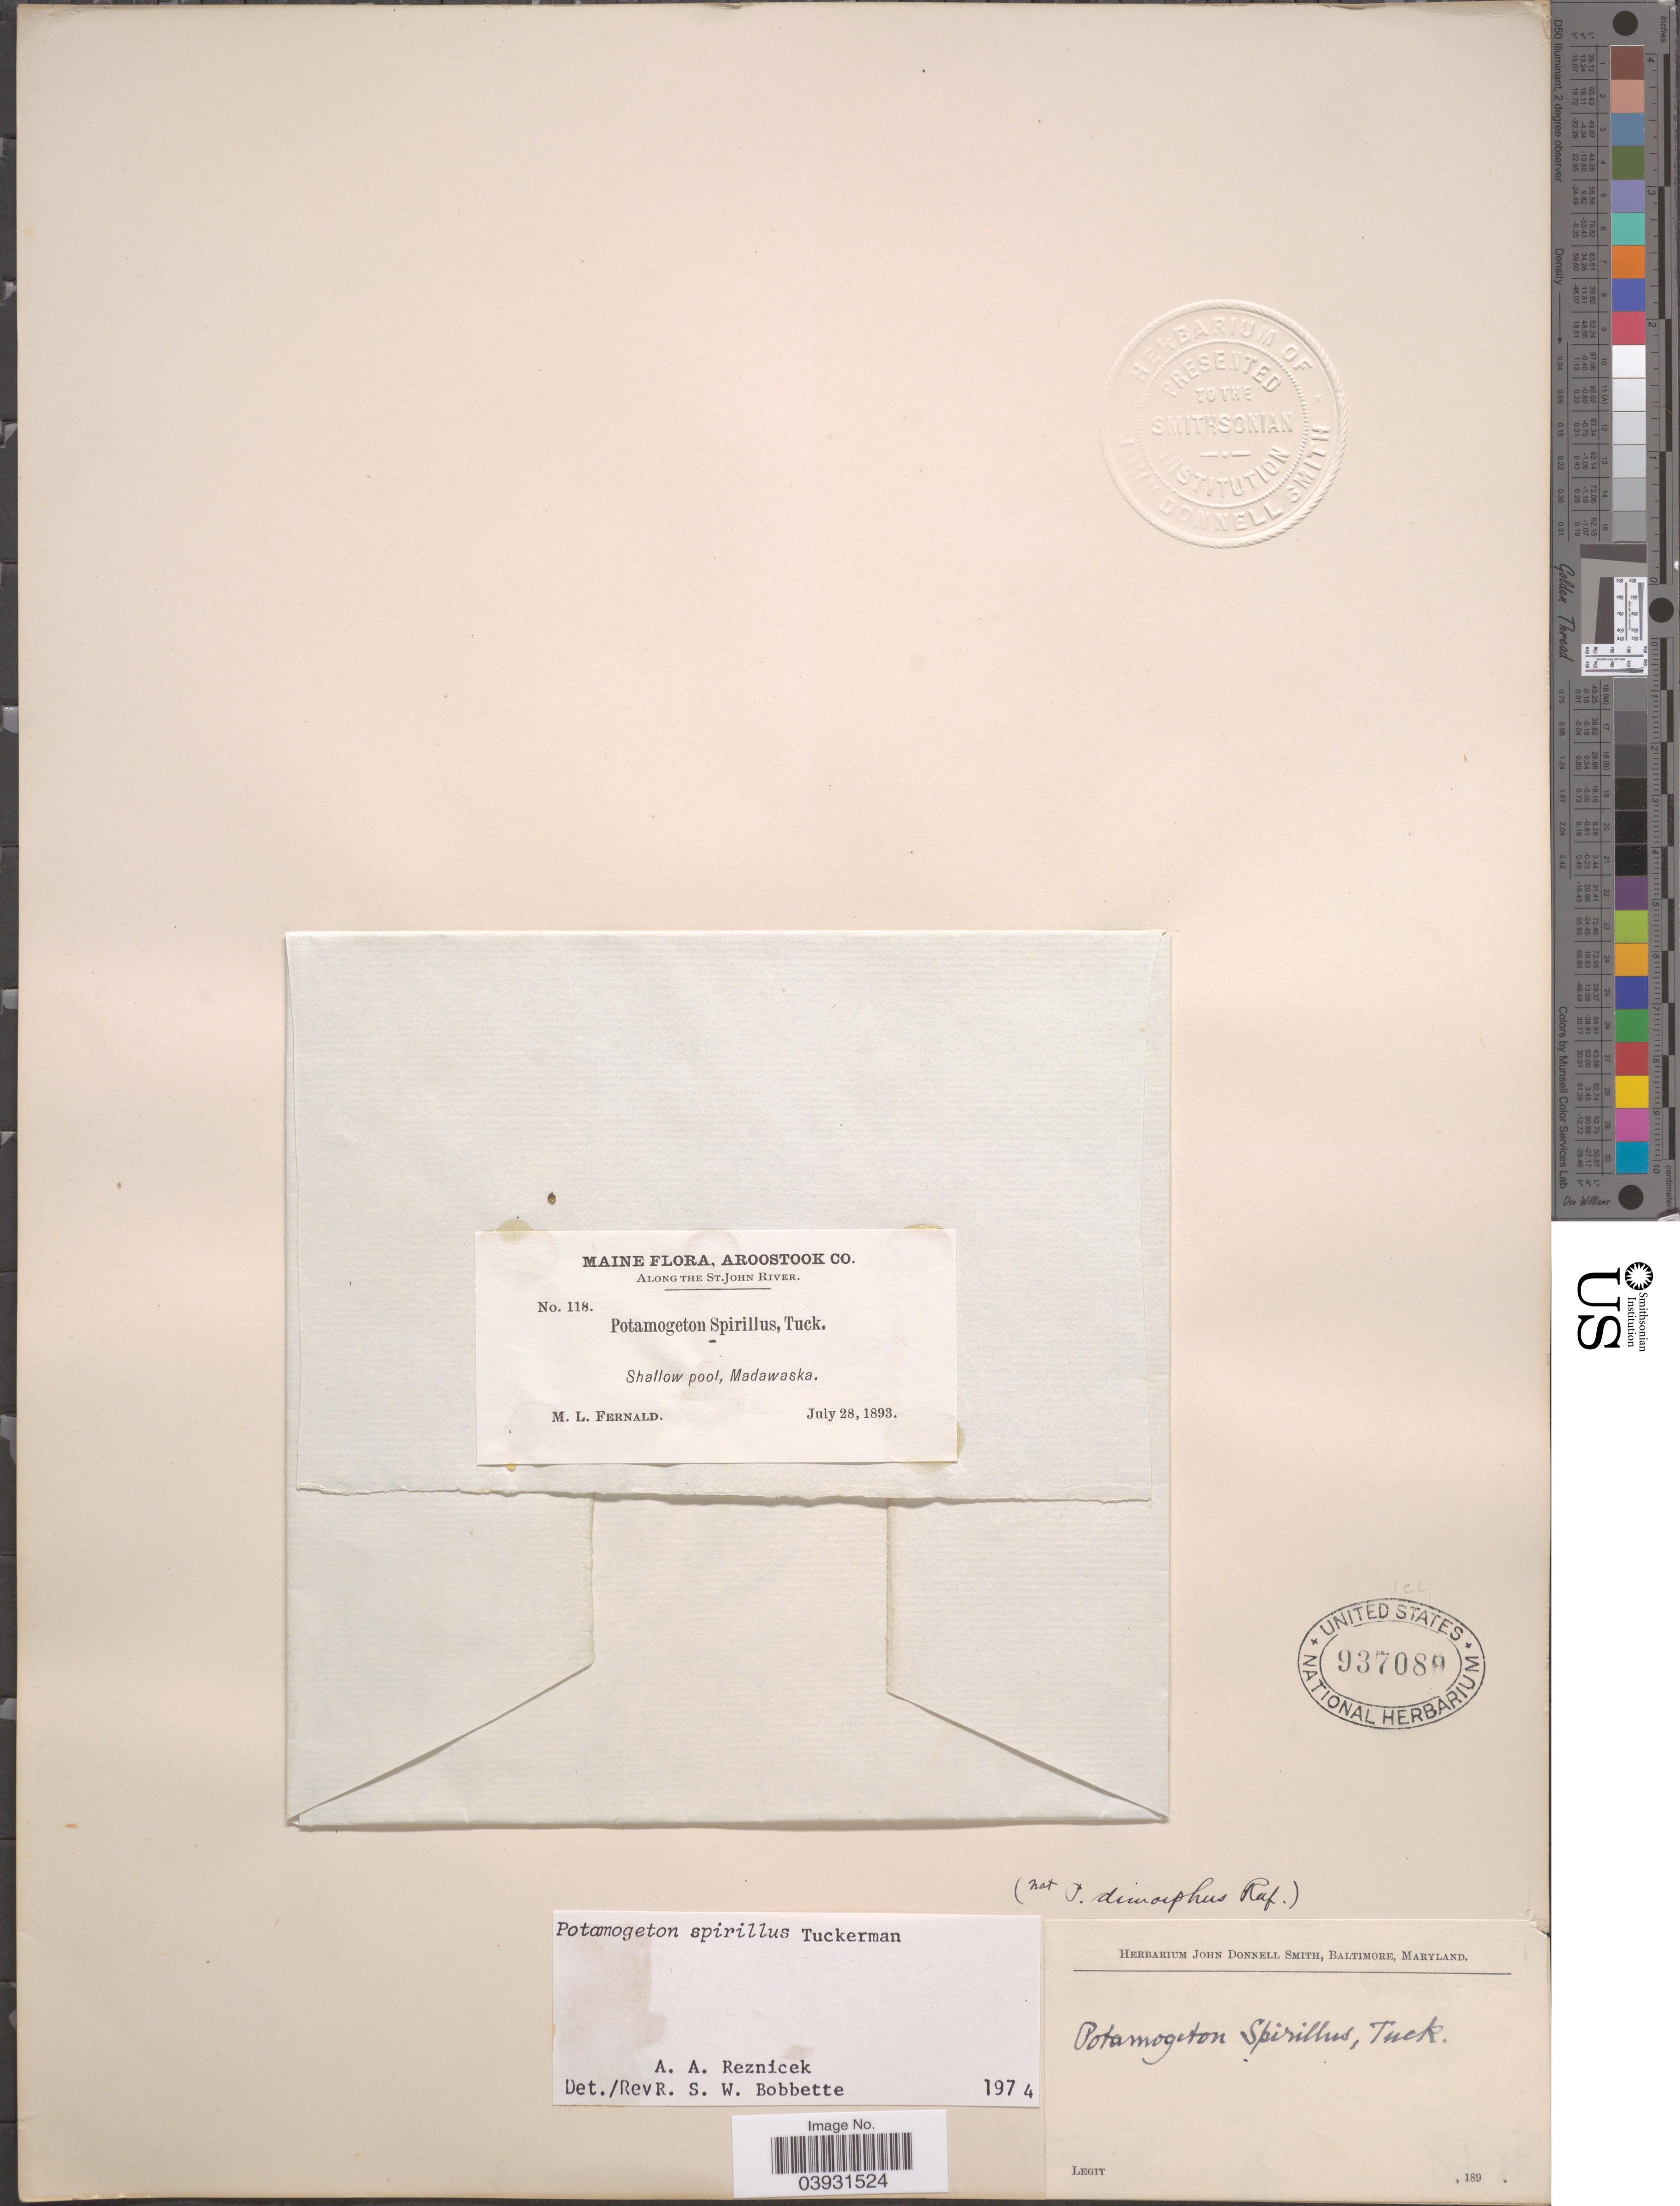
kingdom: Plantae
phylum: Tracheophyta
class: Liliopsida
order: Alismatales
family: Potamogetonaceae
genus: Potamogeton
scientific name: Potamogeton spirillus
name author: Tuck.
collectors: M. L. Fernald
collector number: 118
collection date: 1893-07-28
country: United States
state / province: Maine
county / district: Aroostook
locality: Along the St. john River. Shallow pool, Madawaska.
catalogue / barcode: US 937089